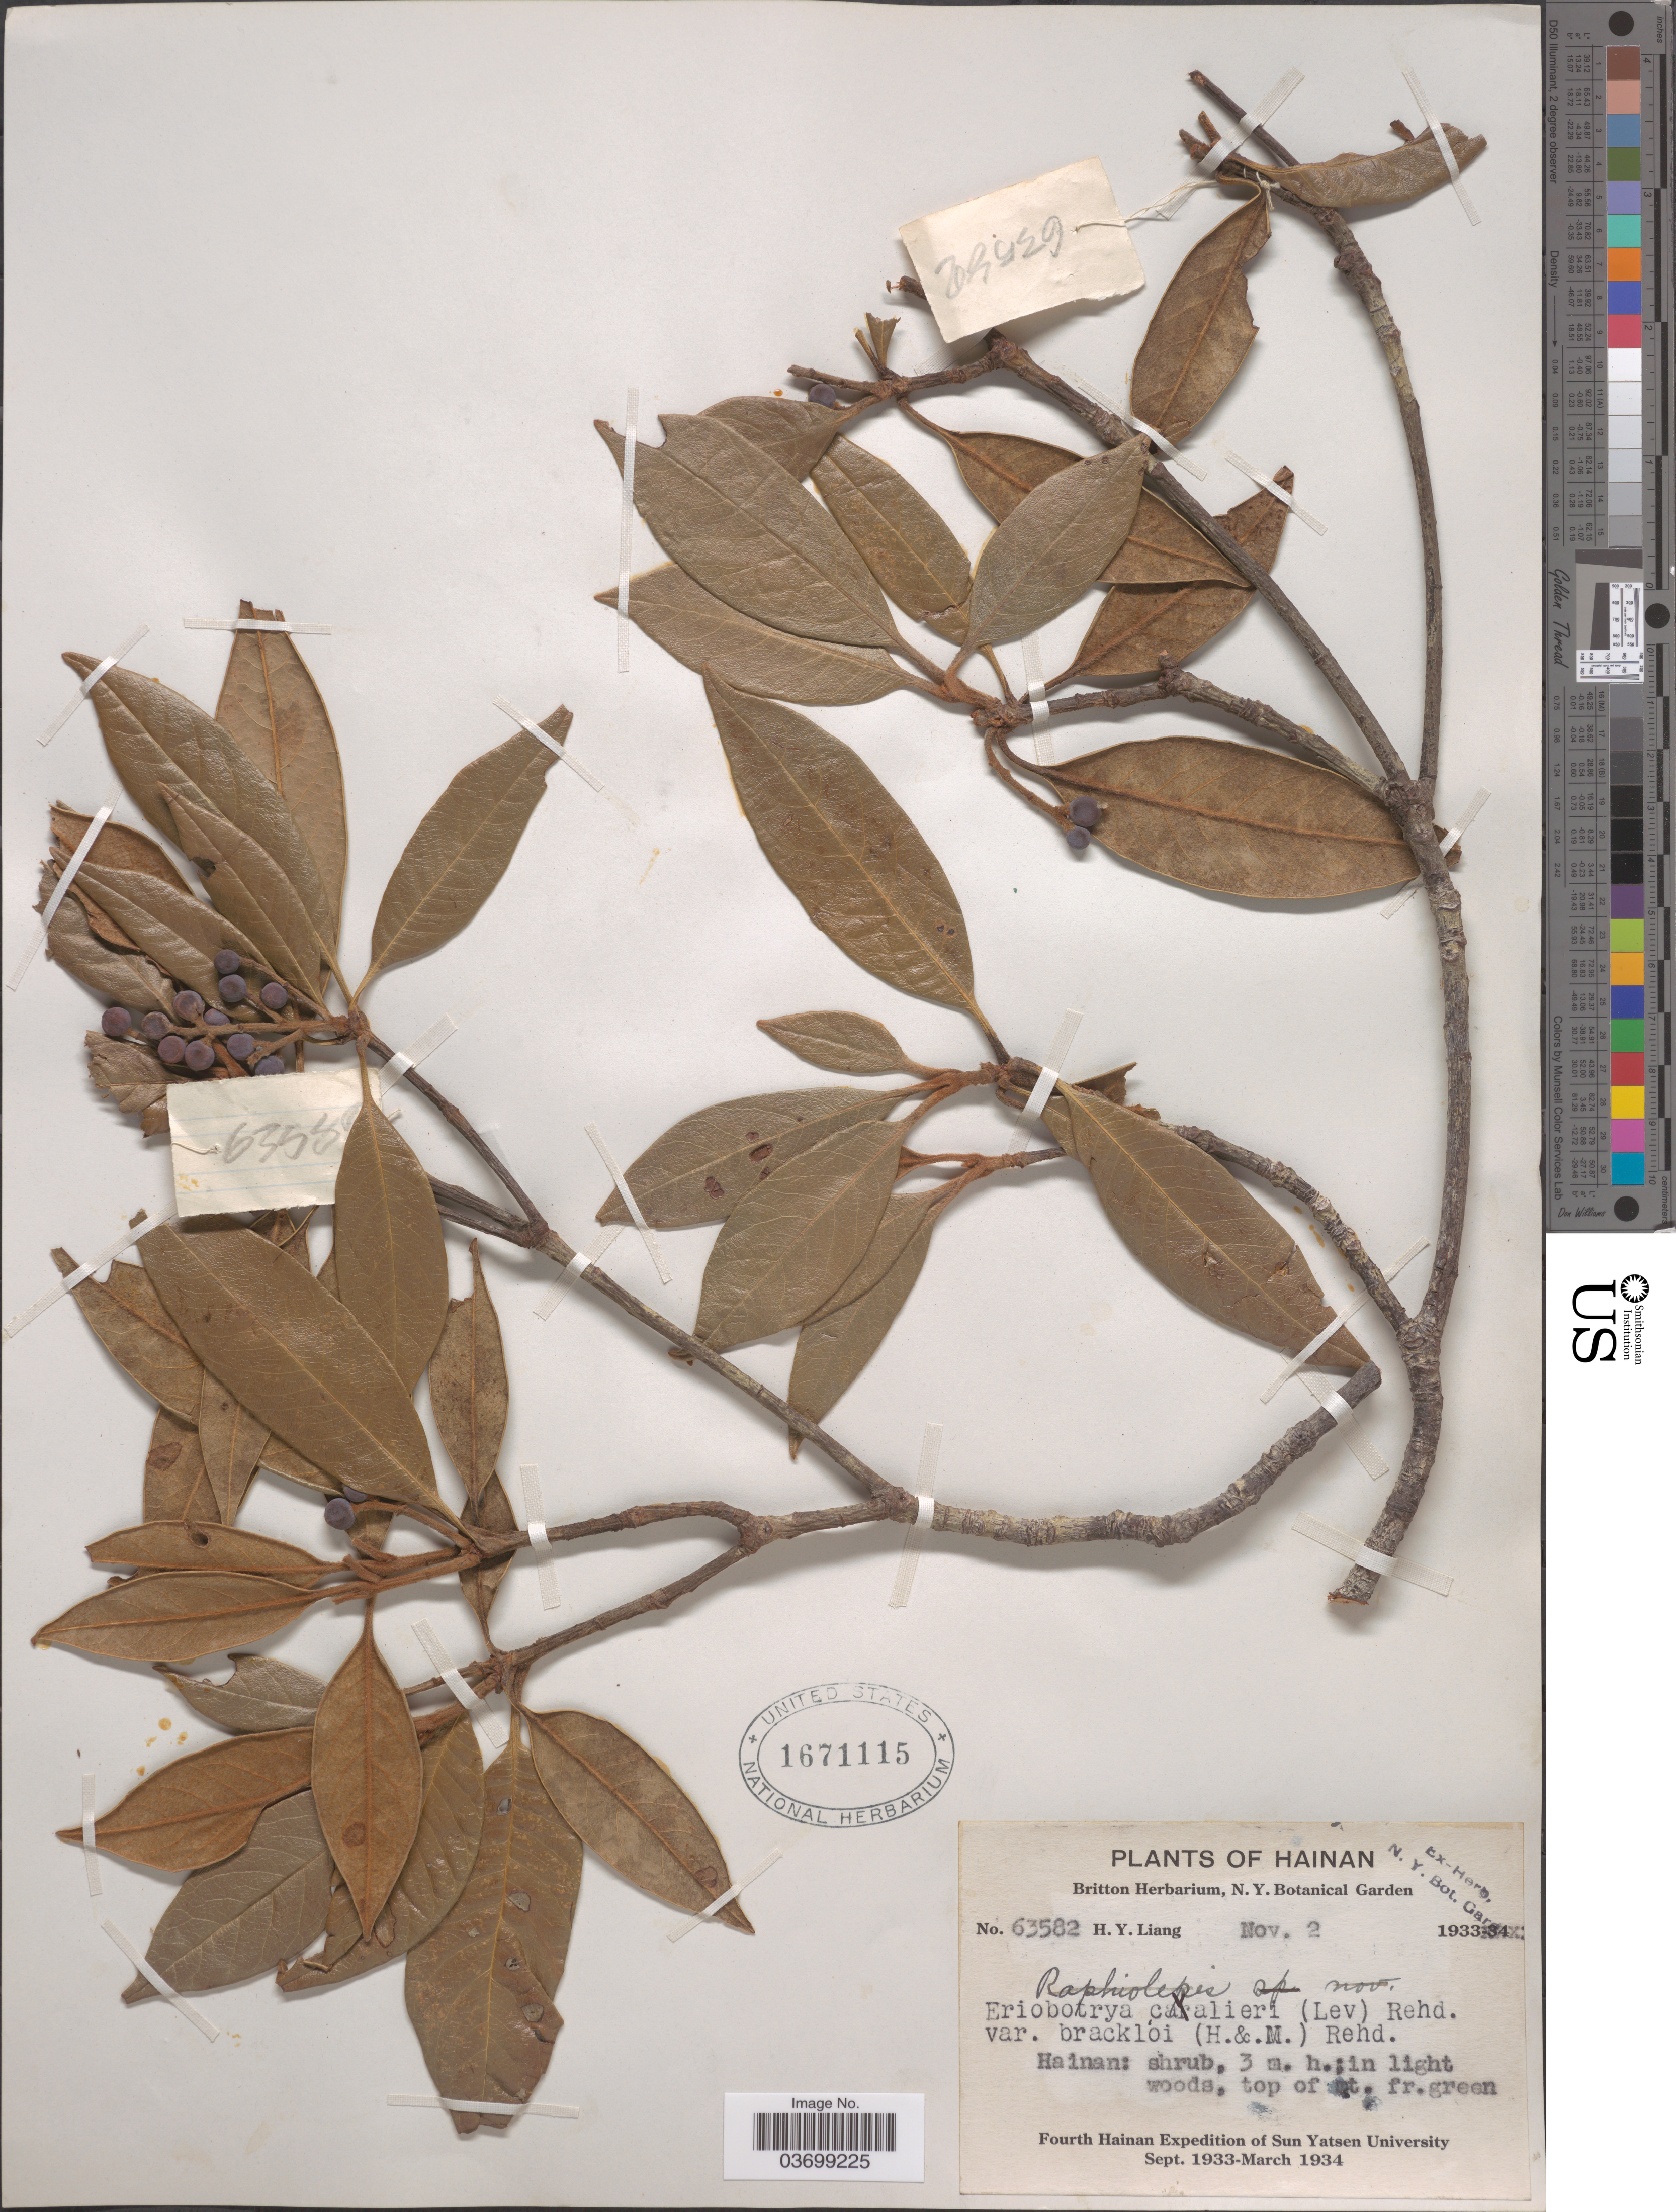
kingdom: Plantae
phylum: Tracheophyta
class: Magnoliopsida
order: Rosales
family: Rosaceae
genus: Rhaphiolepis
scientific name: Rhaphiolepis cavaleriei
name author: (H. Lév.) B.B. Liu & J. Wen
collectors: H. Y. Liang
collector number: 63582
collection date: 1933-11-02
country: China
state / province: Hainan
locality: Top of mt.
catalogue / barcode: US 1671115